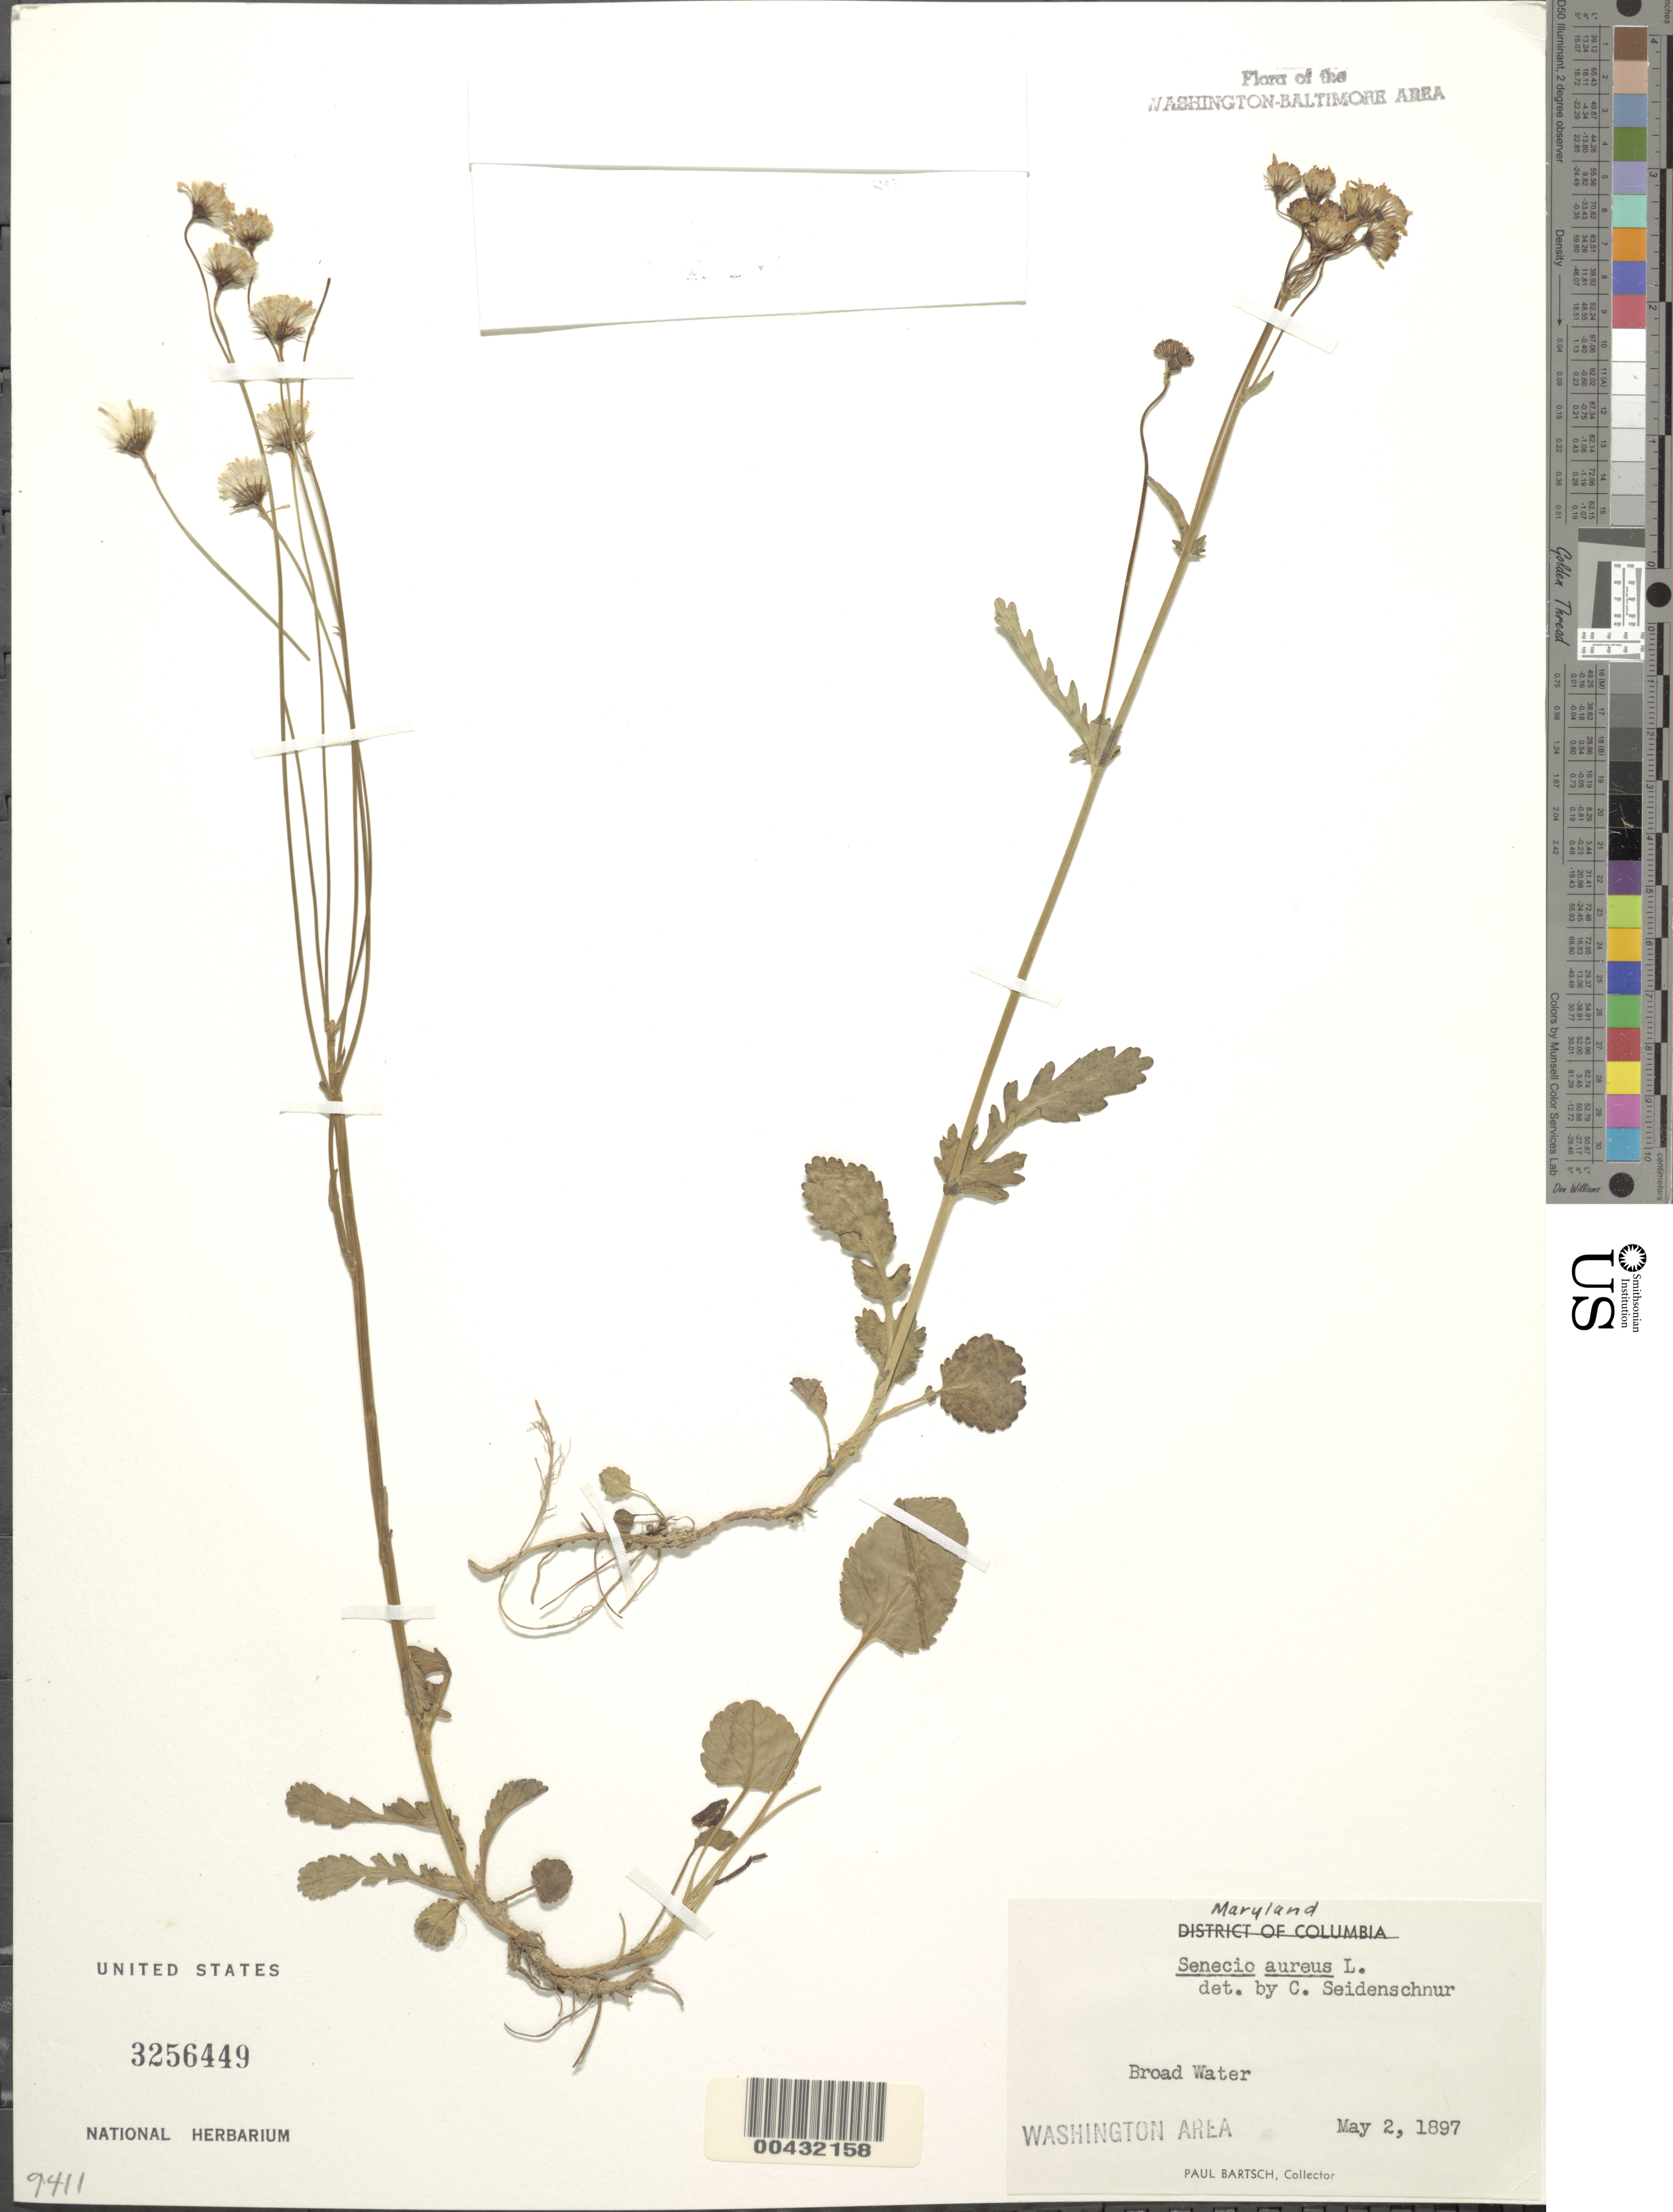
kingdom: Plantae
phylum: Tracheophyta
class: Magnoliopsida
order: Asterales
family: Asteraceae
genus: Packera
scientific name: Packera aurea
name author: (L.) Á. Löve & D. Löve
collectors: P. Bartsch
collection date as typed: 02 May 1897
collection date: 1897-05-02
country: United States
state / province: Maryland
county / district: Montgomery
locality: Broad Water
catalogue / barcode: US 3256449